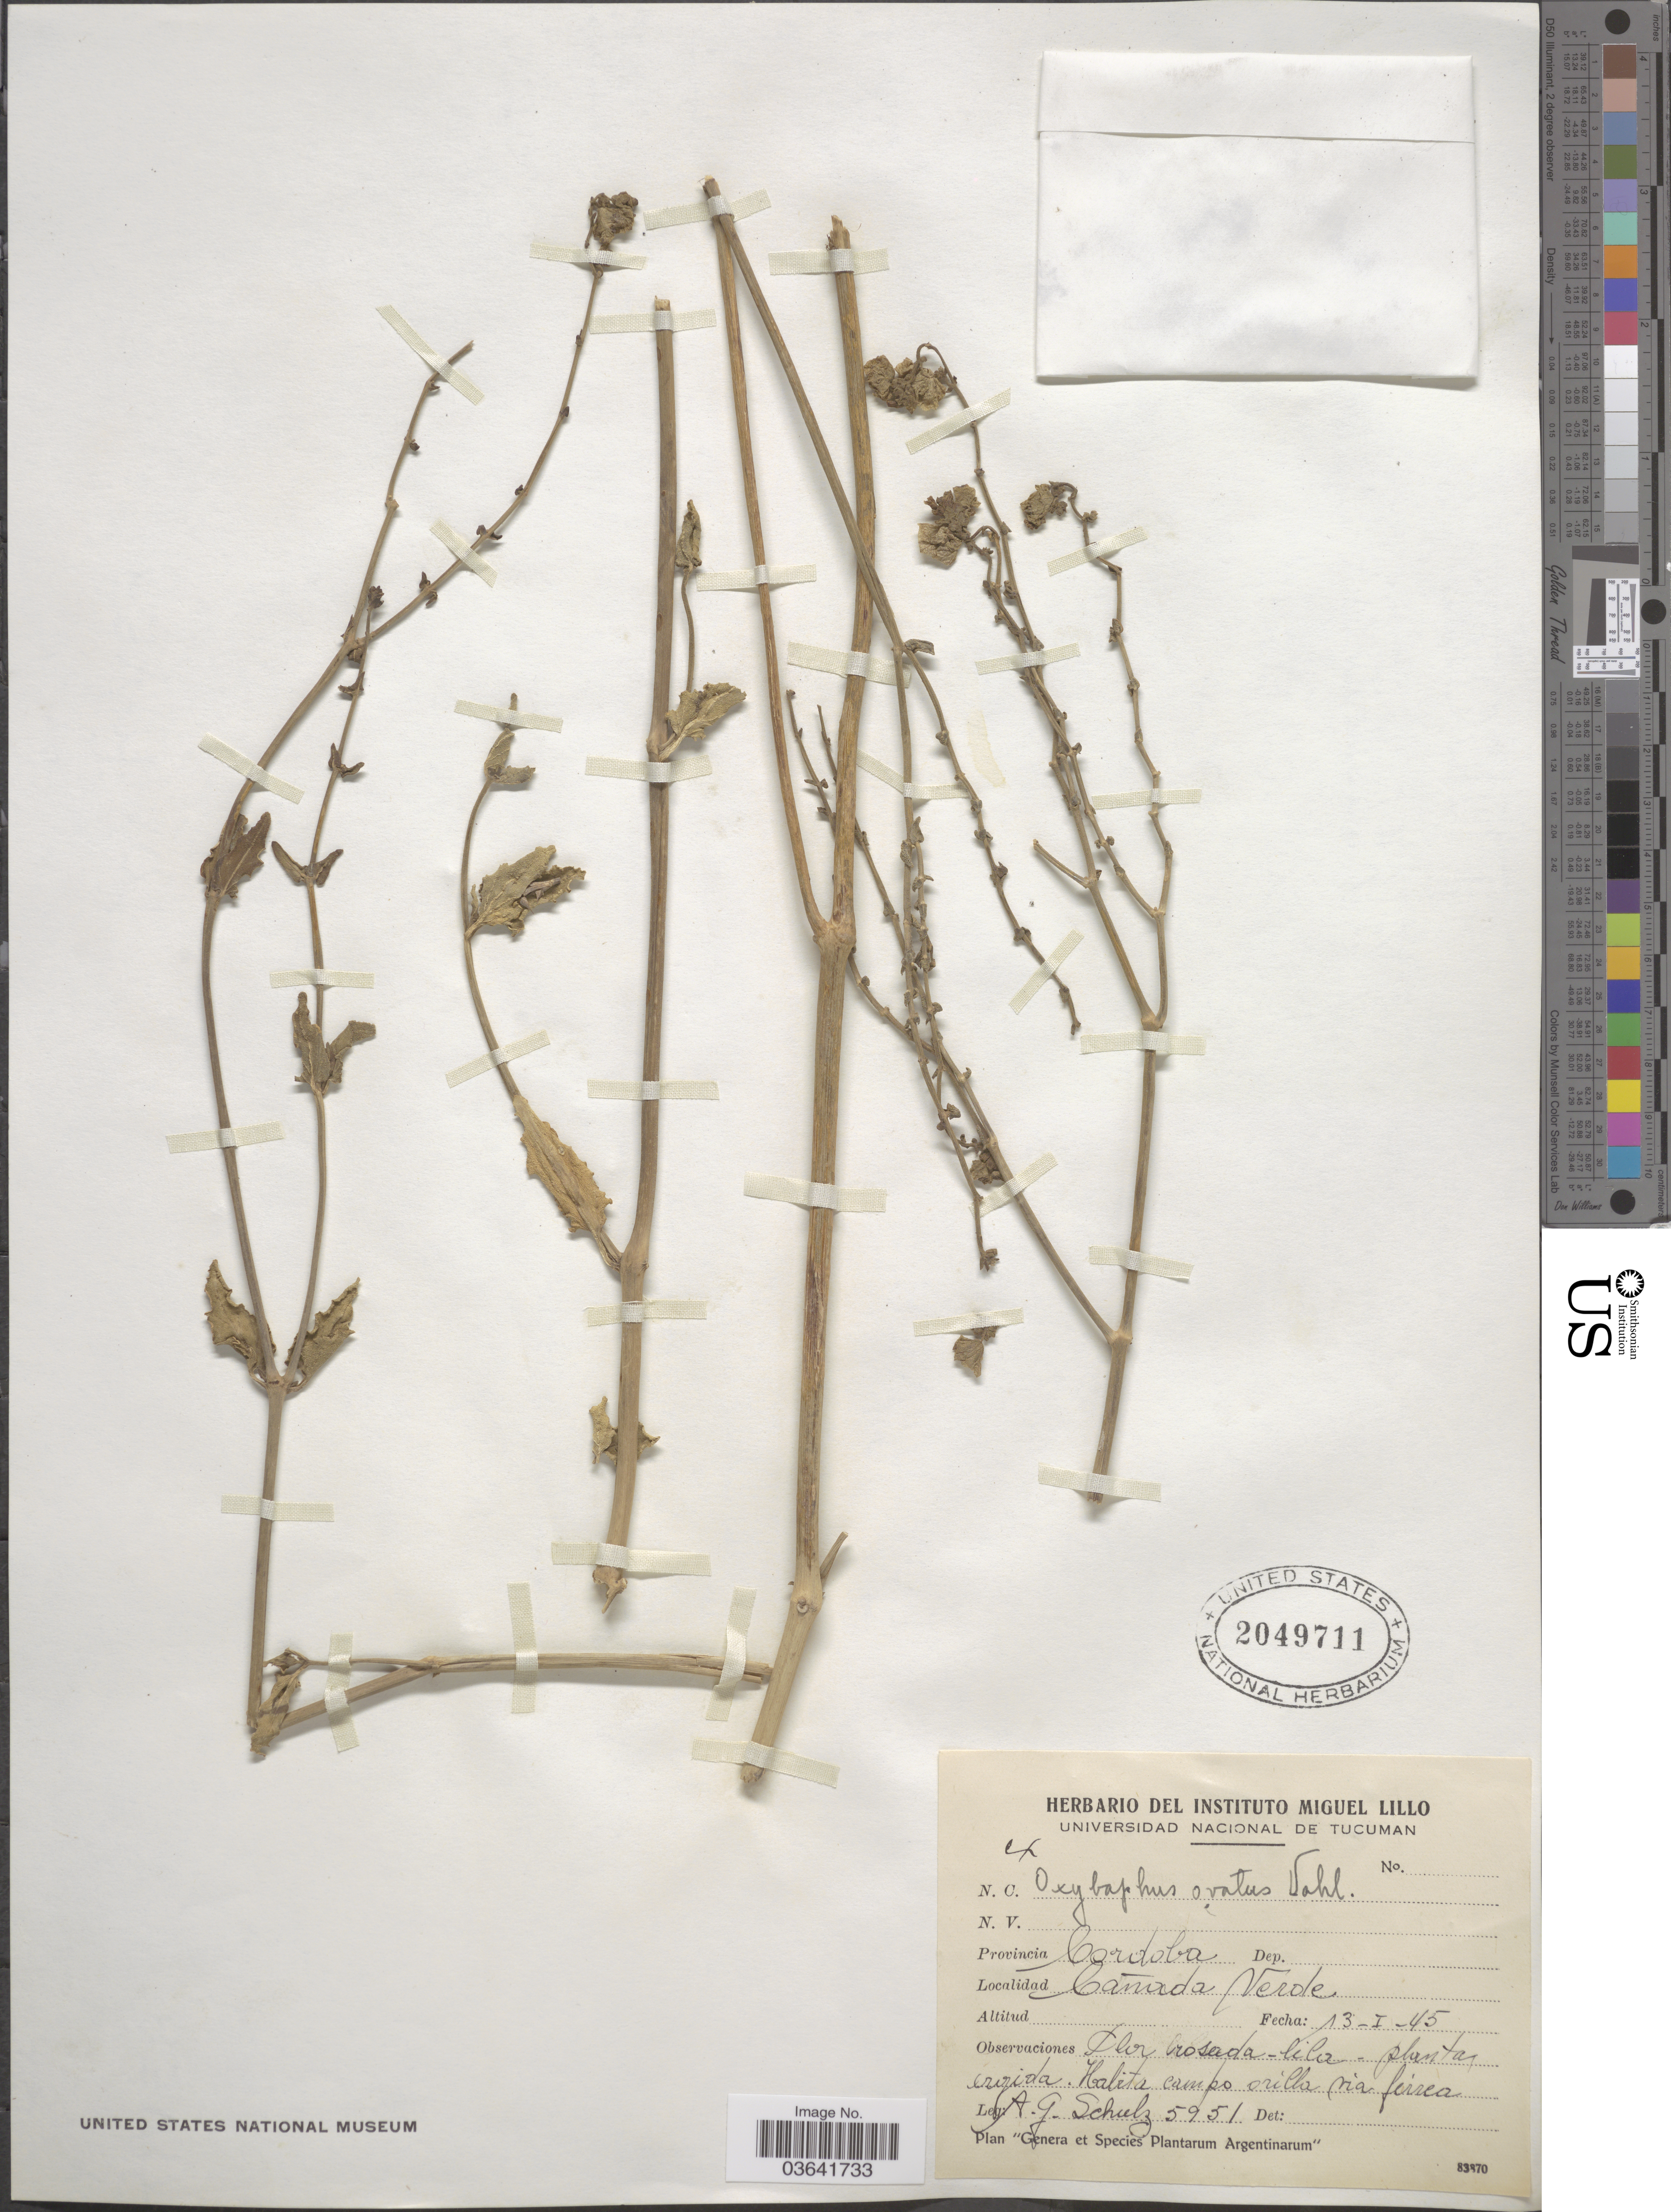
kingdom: Plantae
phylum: Tracheophyta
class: Magnoliopsida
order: Caryophyllales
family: Nyctaginaceae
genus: Mirabilis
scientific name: Mirabilis ovata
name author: (Ruiz & Pav.) Meigen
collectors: A. G. Schulz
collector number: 5951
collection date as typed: Transcribed d/m/y: 13/1/45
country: Argentina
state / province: Cordoba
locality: Cañada Verde.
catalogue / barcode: US 2049711